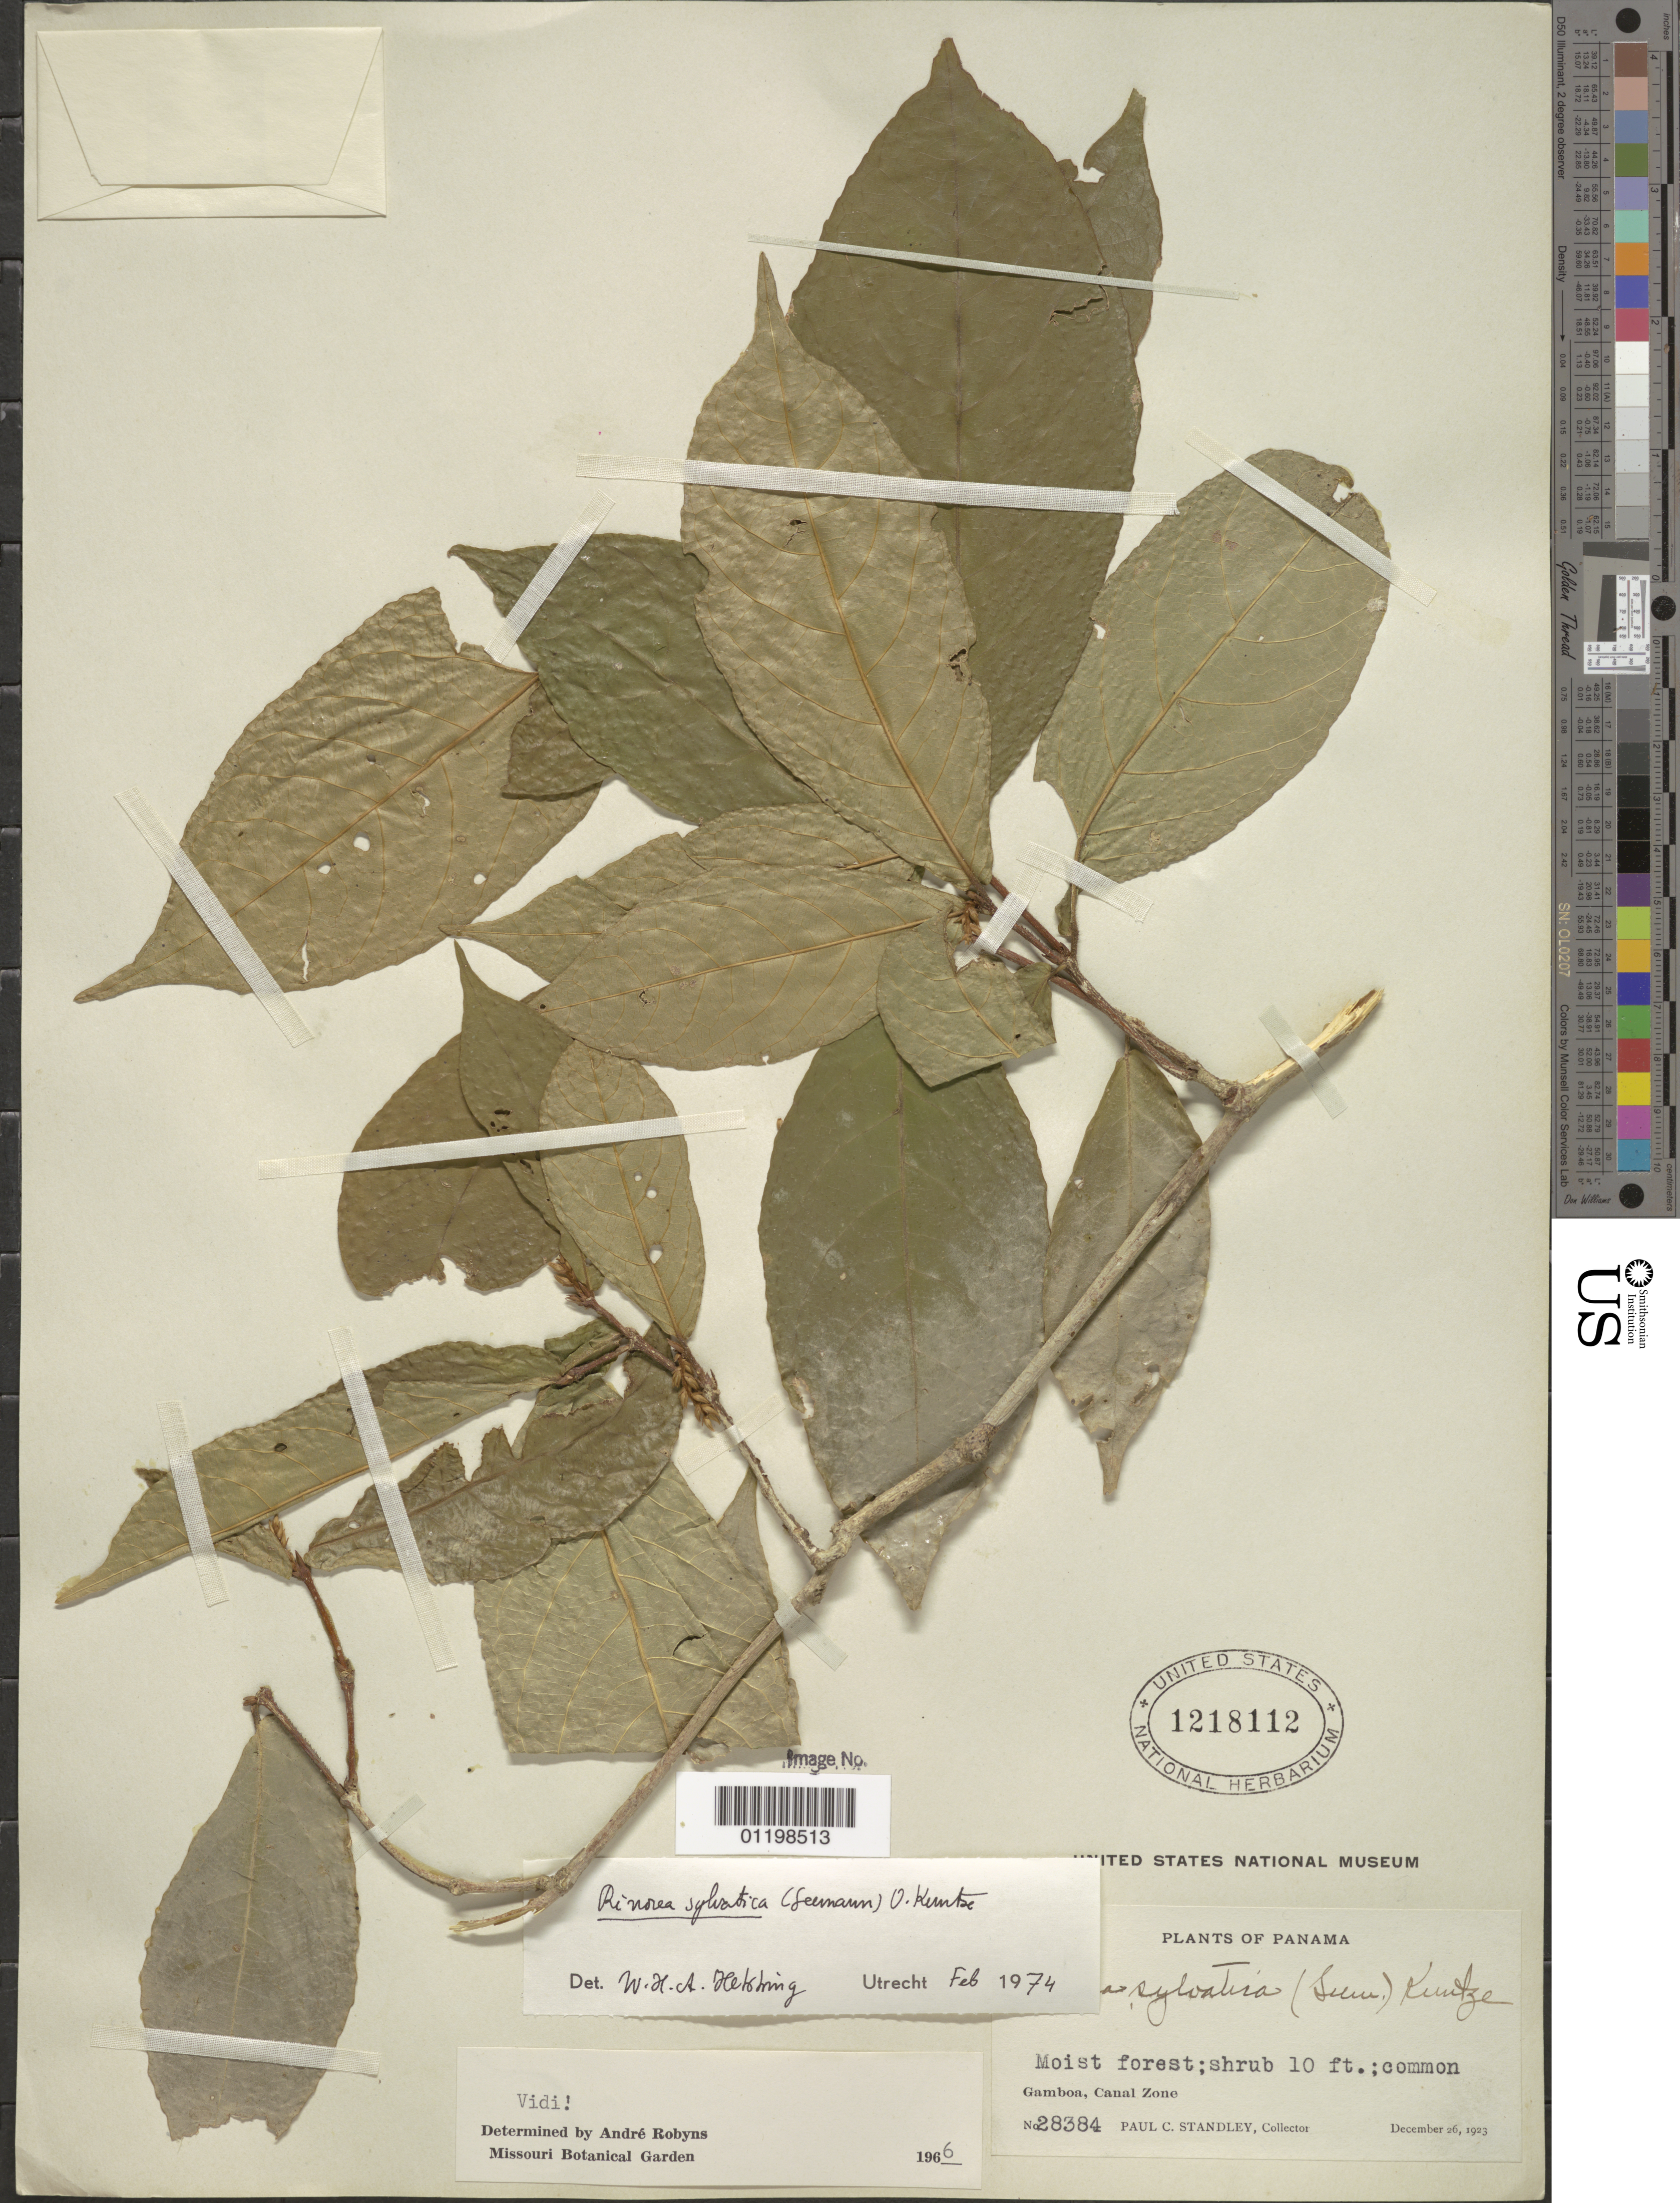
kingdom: Plantae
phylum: Tracheophyta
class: Magnoliopsida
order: Malpighiales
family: Violaceae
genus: Rinorea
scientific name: Rinorea sylvatica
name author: (Seem.) Kuntze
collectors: P. C. Standley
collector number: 28384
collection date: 1923-12-26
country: Panama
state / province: Colón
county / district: Canal Zone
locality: Gamboa.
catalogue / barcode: US 1218112